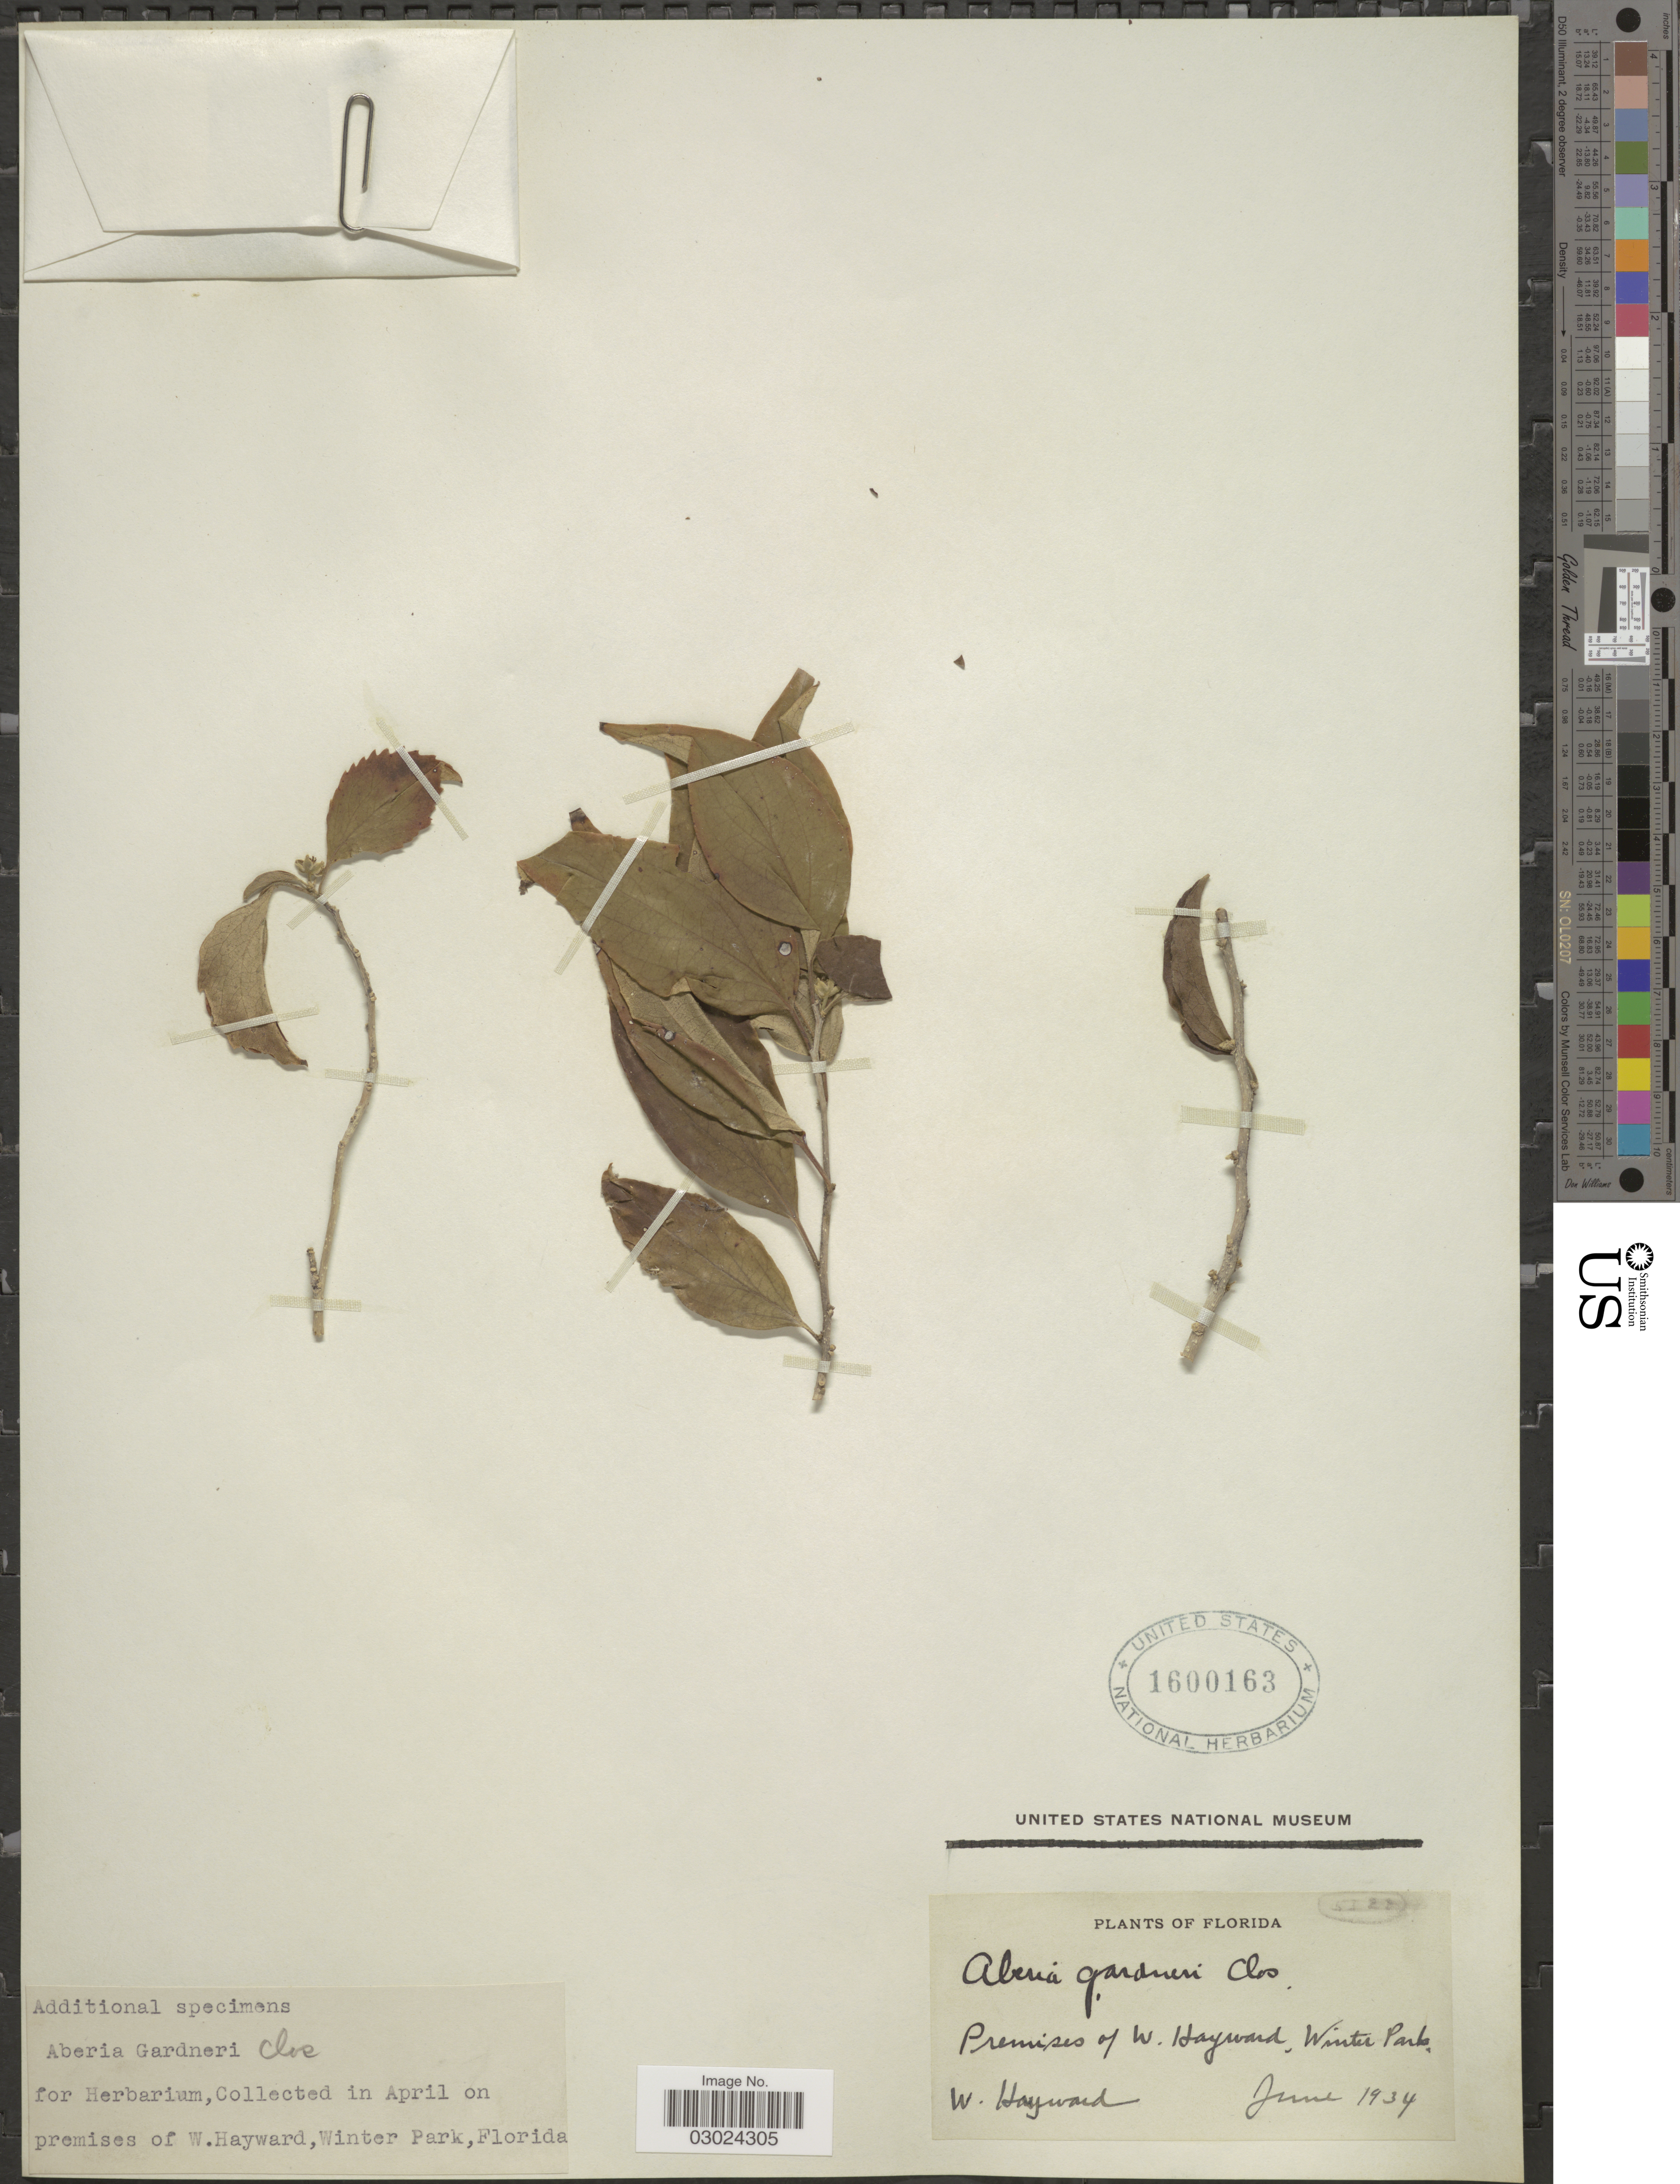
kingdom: Plantae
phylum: Tracheophyta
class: Magnoliopsida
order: Malpighiales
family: Salicaceae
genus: Dovyalis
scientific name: Dovyalis sp.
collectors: W. Hayward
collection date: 1934-06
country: United States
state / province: Florida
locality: Winter Park, Florida.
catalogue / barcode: US 1600163